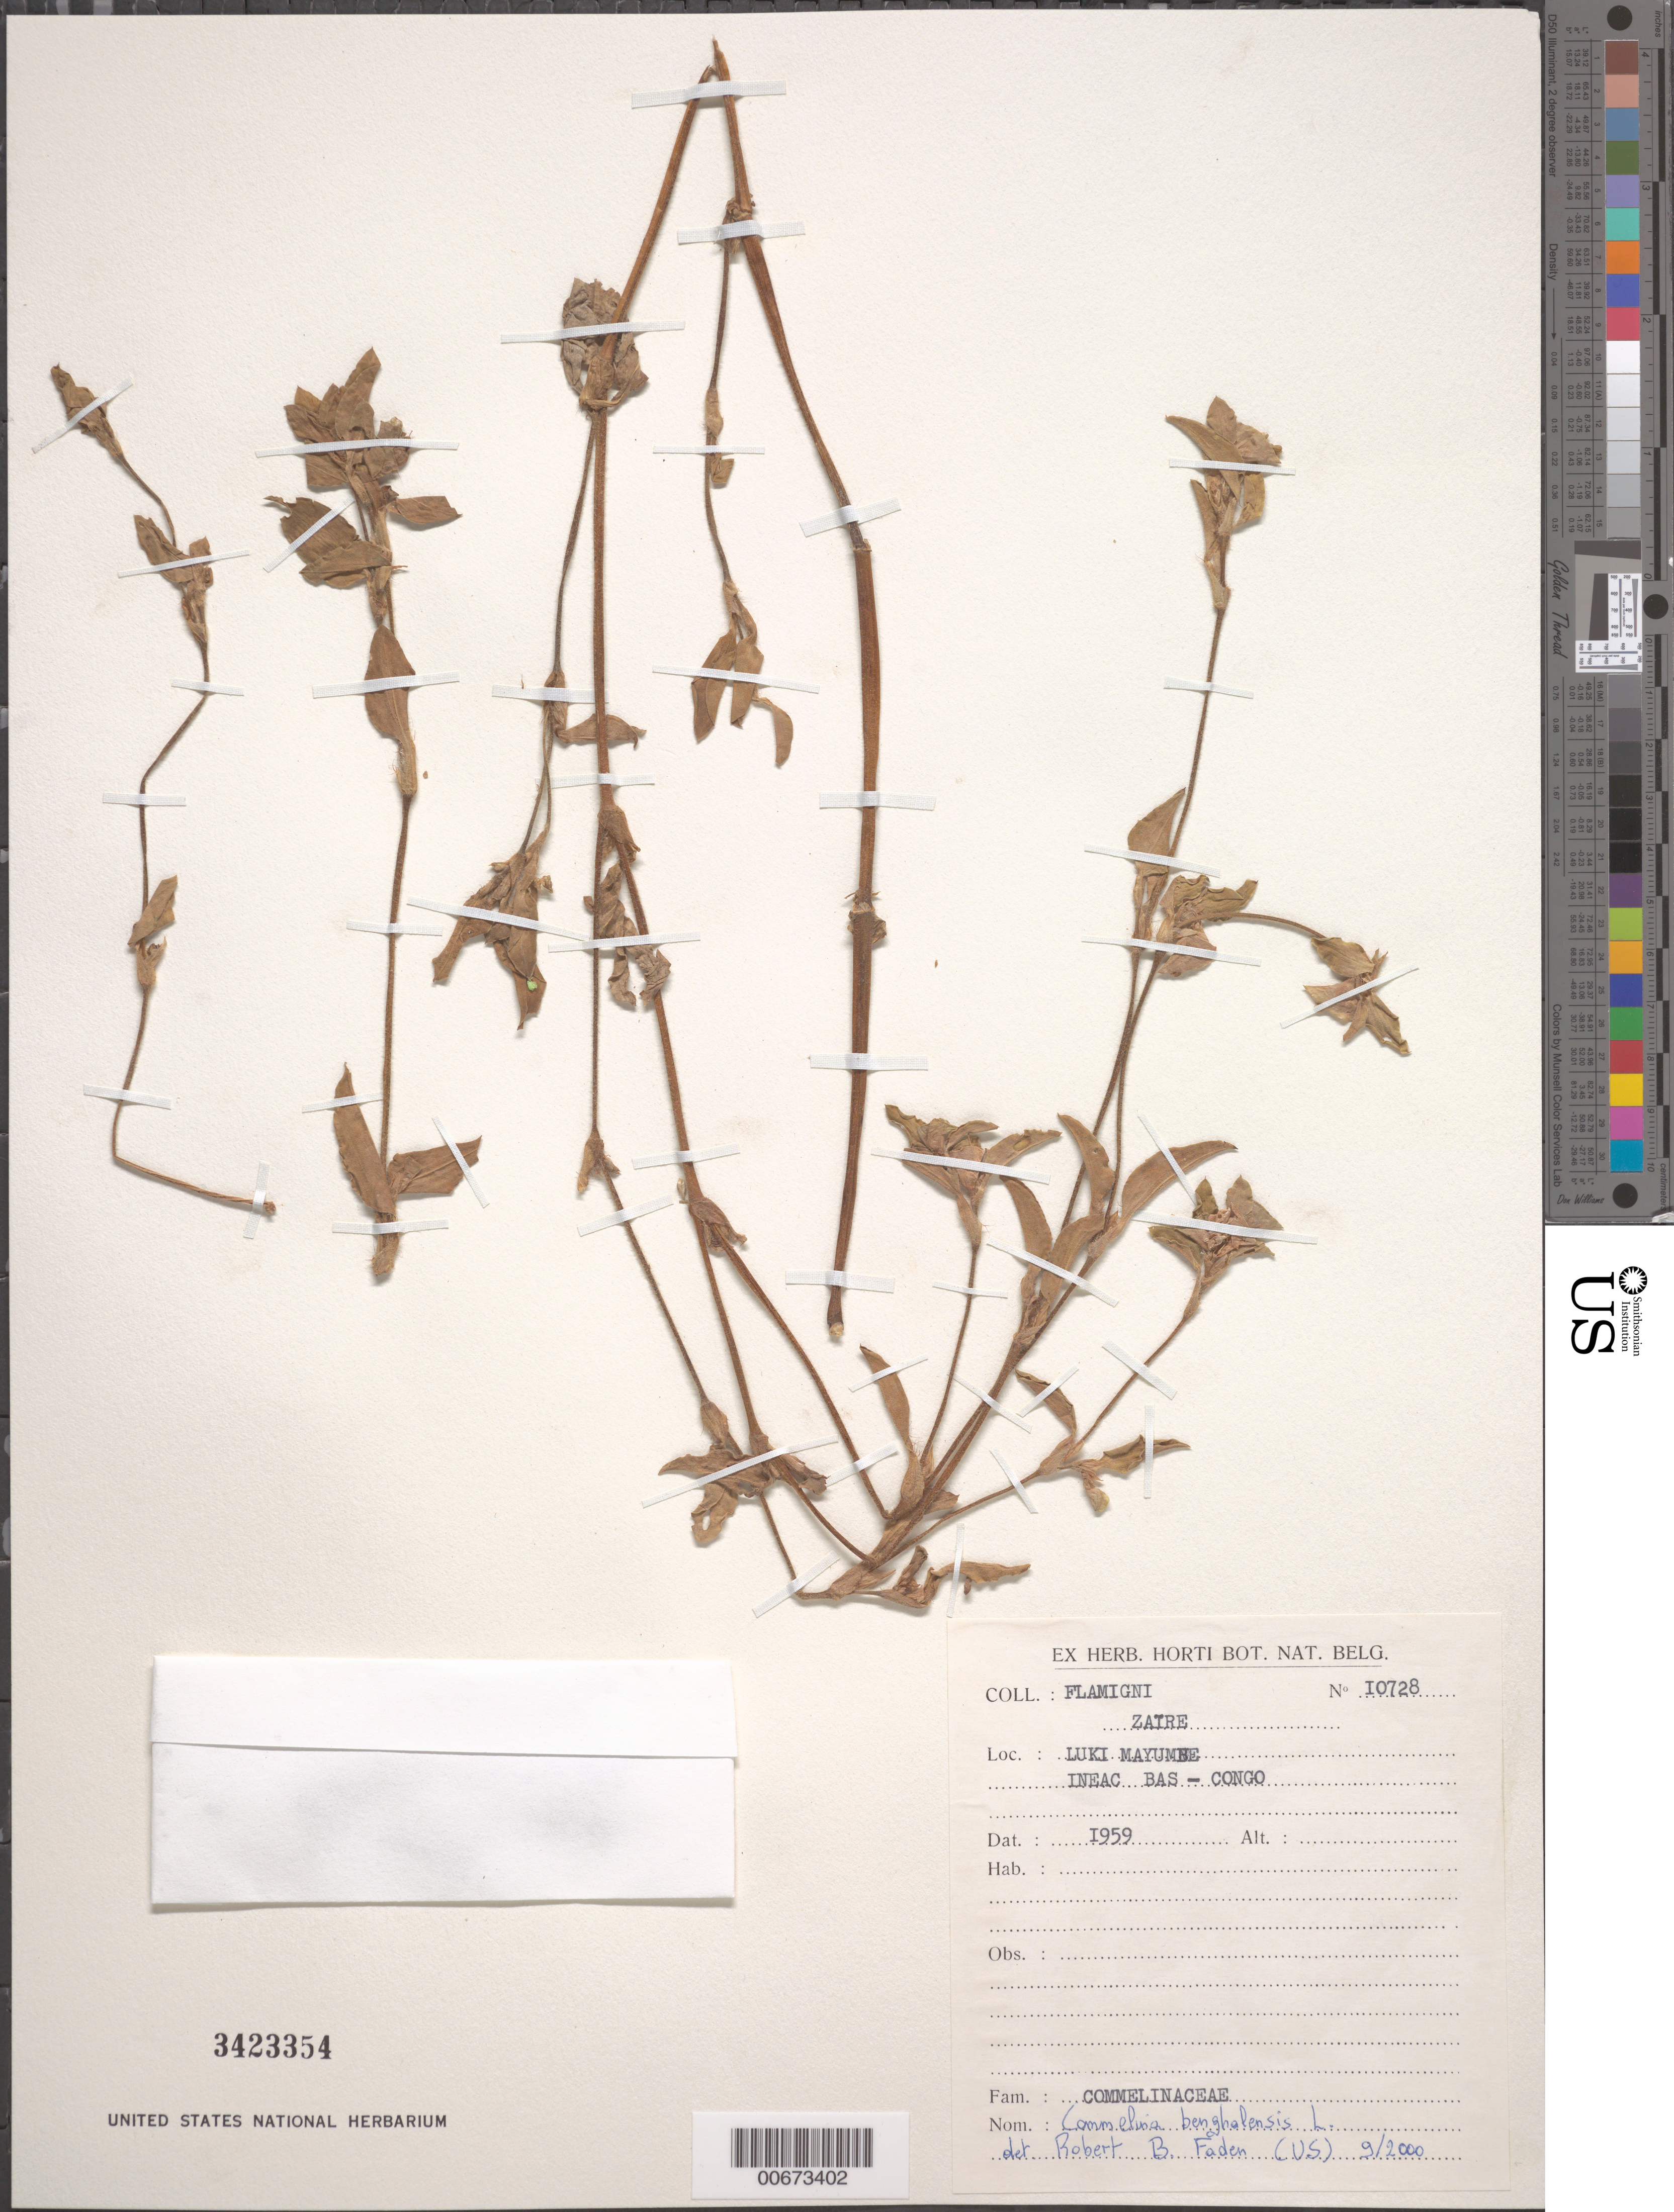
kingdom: Plantae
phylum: Tracheophyta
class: Liliopsida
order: Commelinales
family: Commelinaceae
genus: Commelina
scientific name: Commelina benghalensis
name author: L.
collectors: -. Flamingni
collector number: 10728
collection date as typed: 1959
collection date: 1959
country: Congo, Democratic Republic of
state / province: Kongo Central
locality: Luki Mayumne, Ineac Bas - Congo.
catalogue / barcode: US 3423354